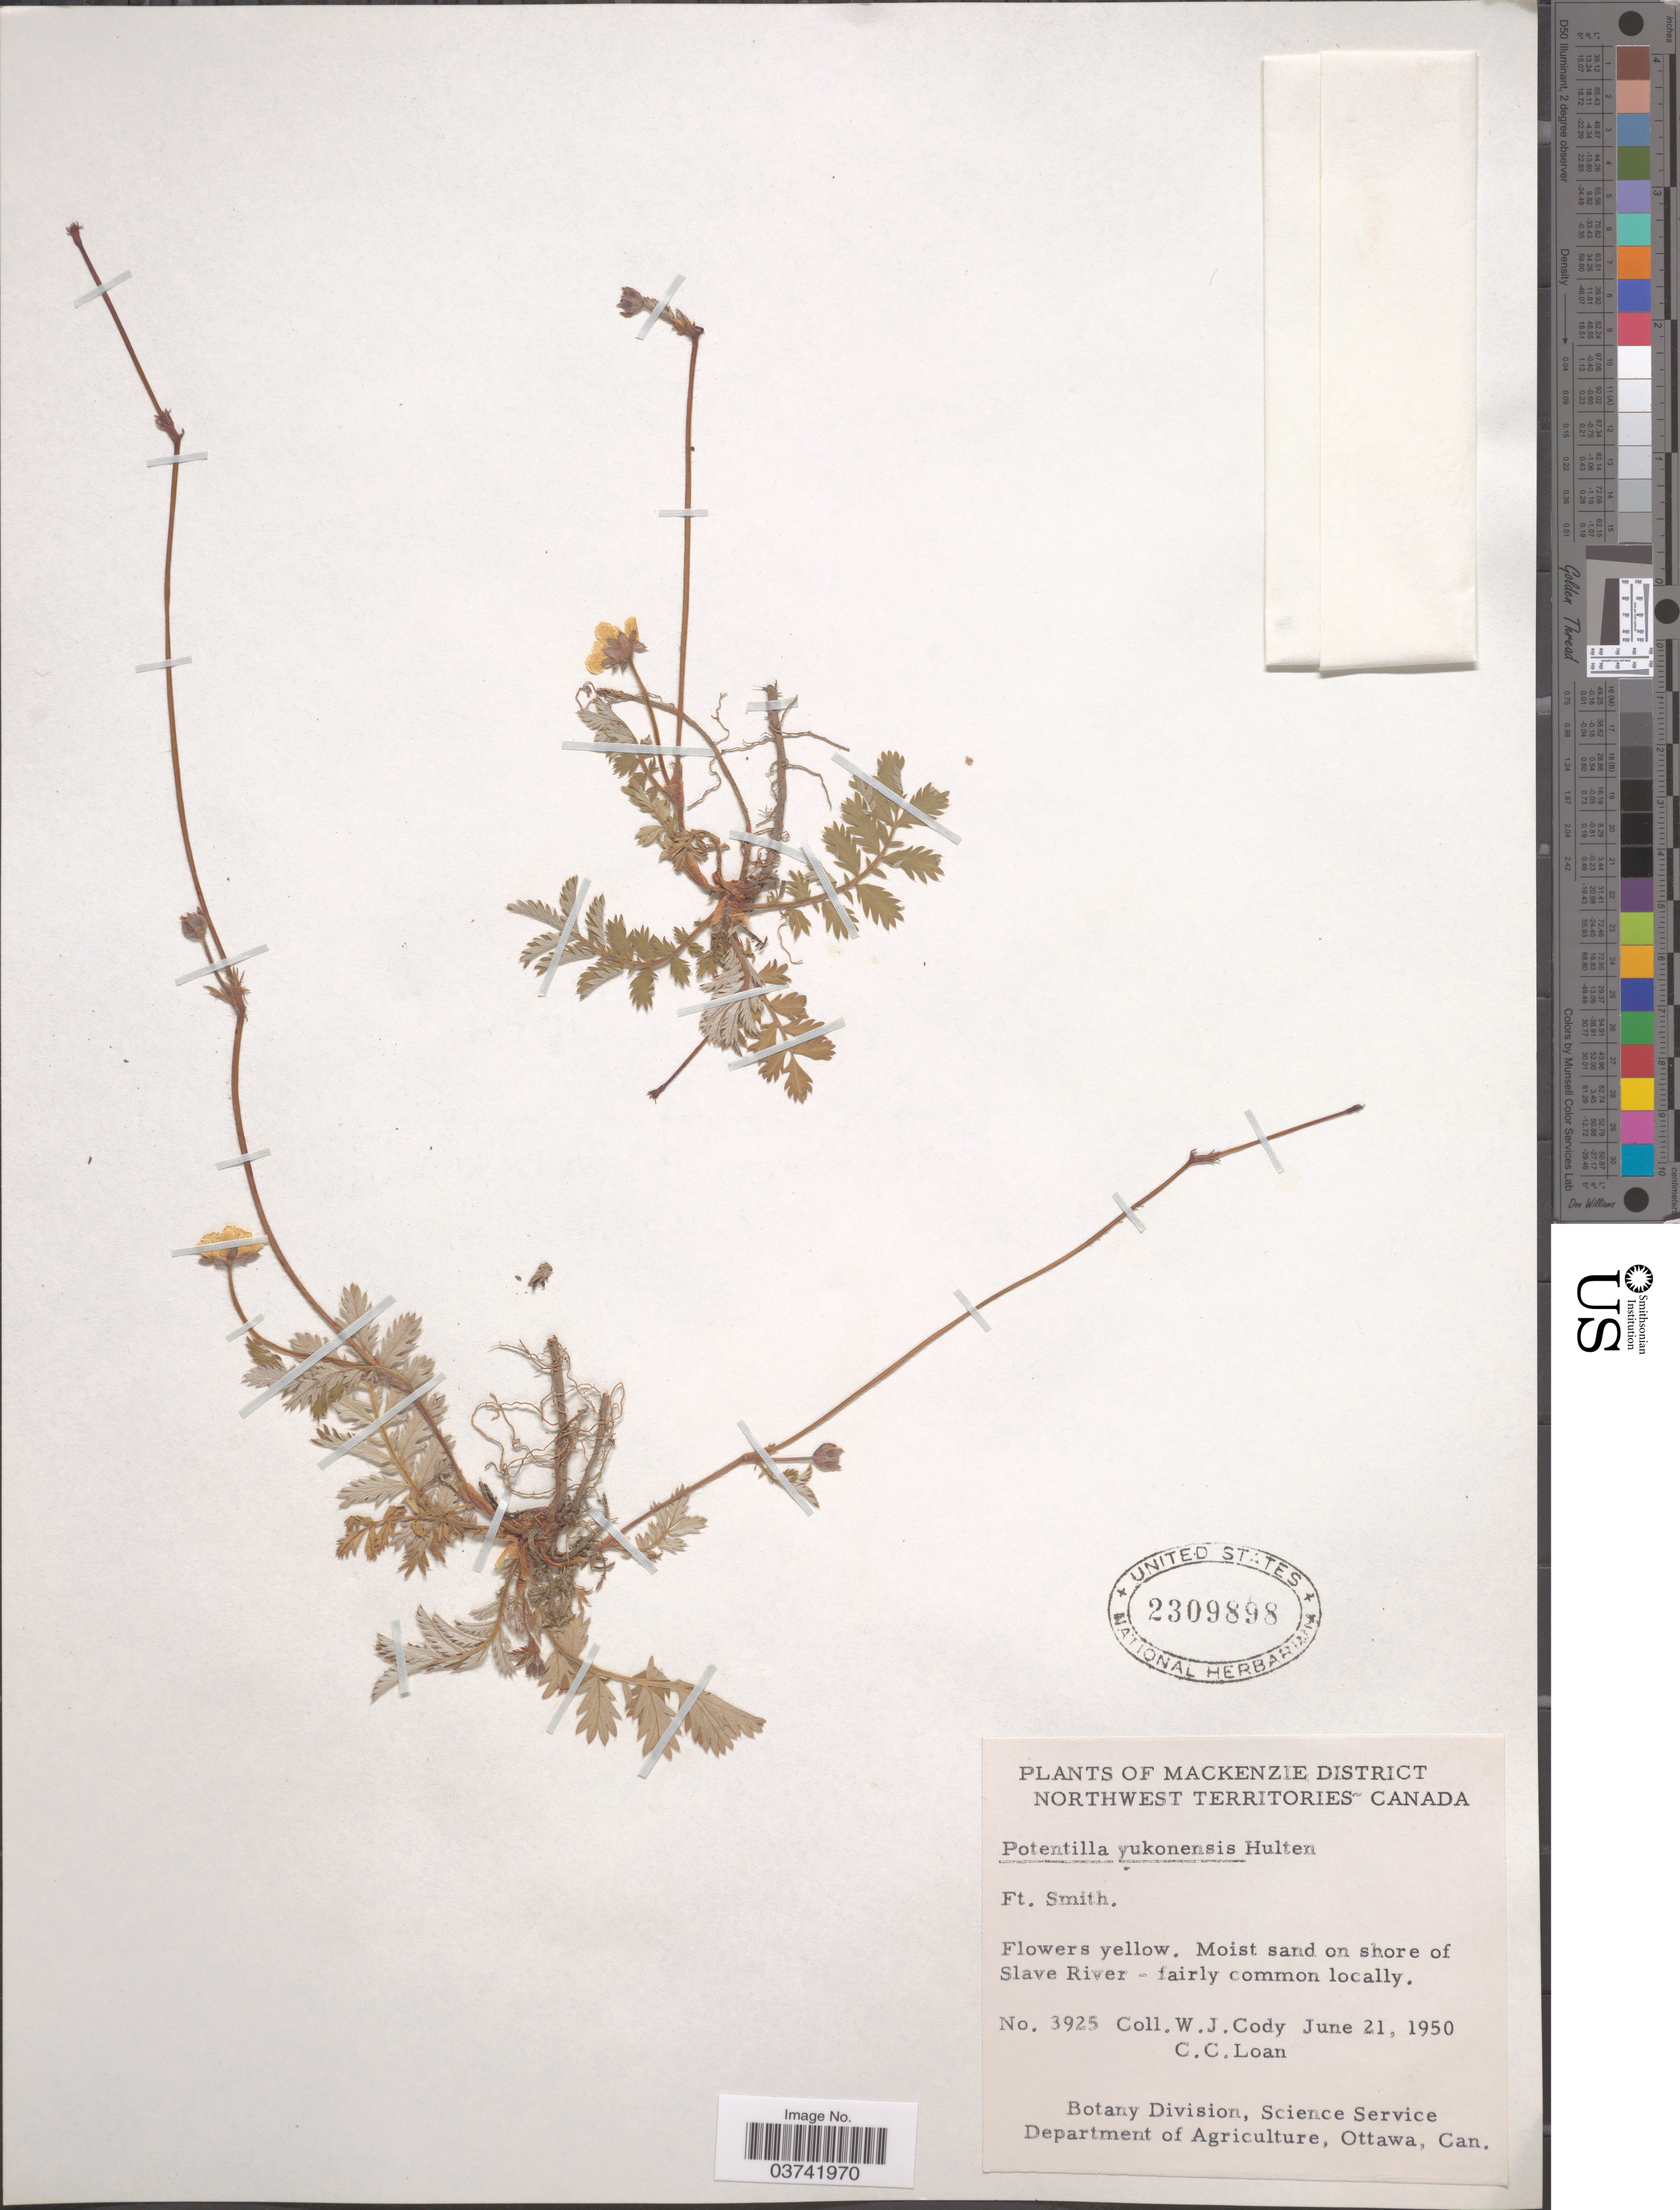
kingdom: Plantae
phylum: Tracheophyta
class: Magnoliopsida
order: Rosales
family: Rosaceae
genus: Potentilla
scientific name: Potentilla yukonensis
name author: Hultén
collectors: W. Cody & C. Loan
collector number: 3925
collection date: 1950-06-21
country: Canada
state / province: Northwest Territories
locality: Mackenzie District. Ft. Smith. Slave River.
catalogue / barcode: US 2309898